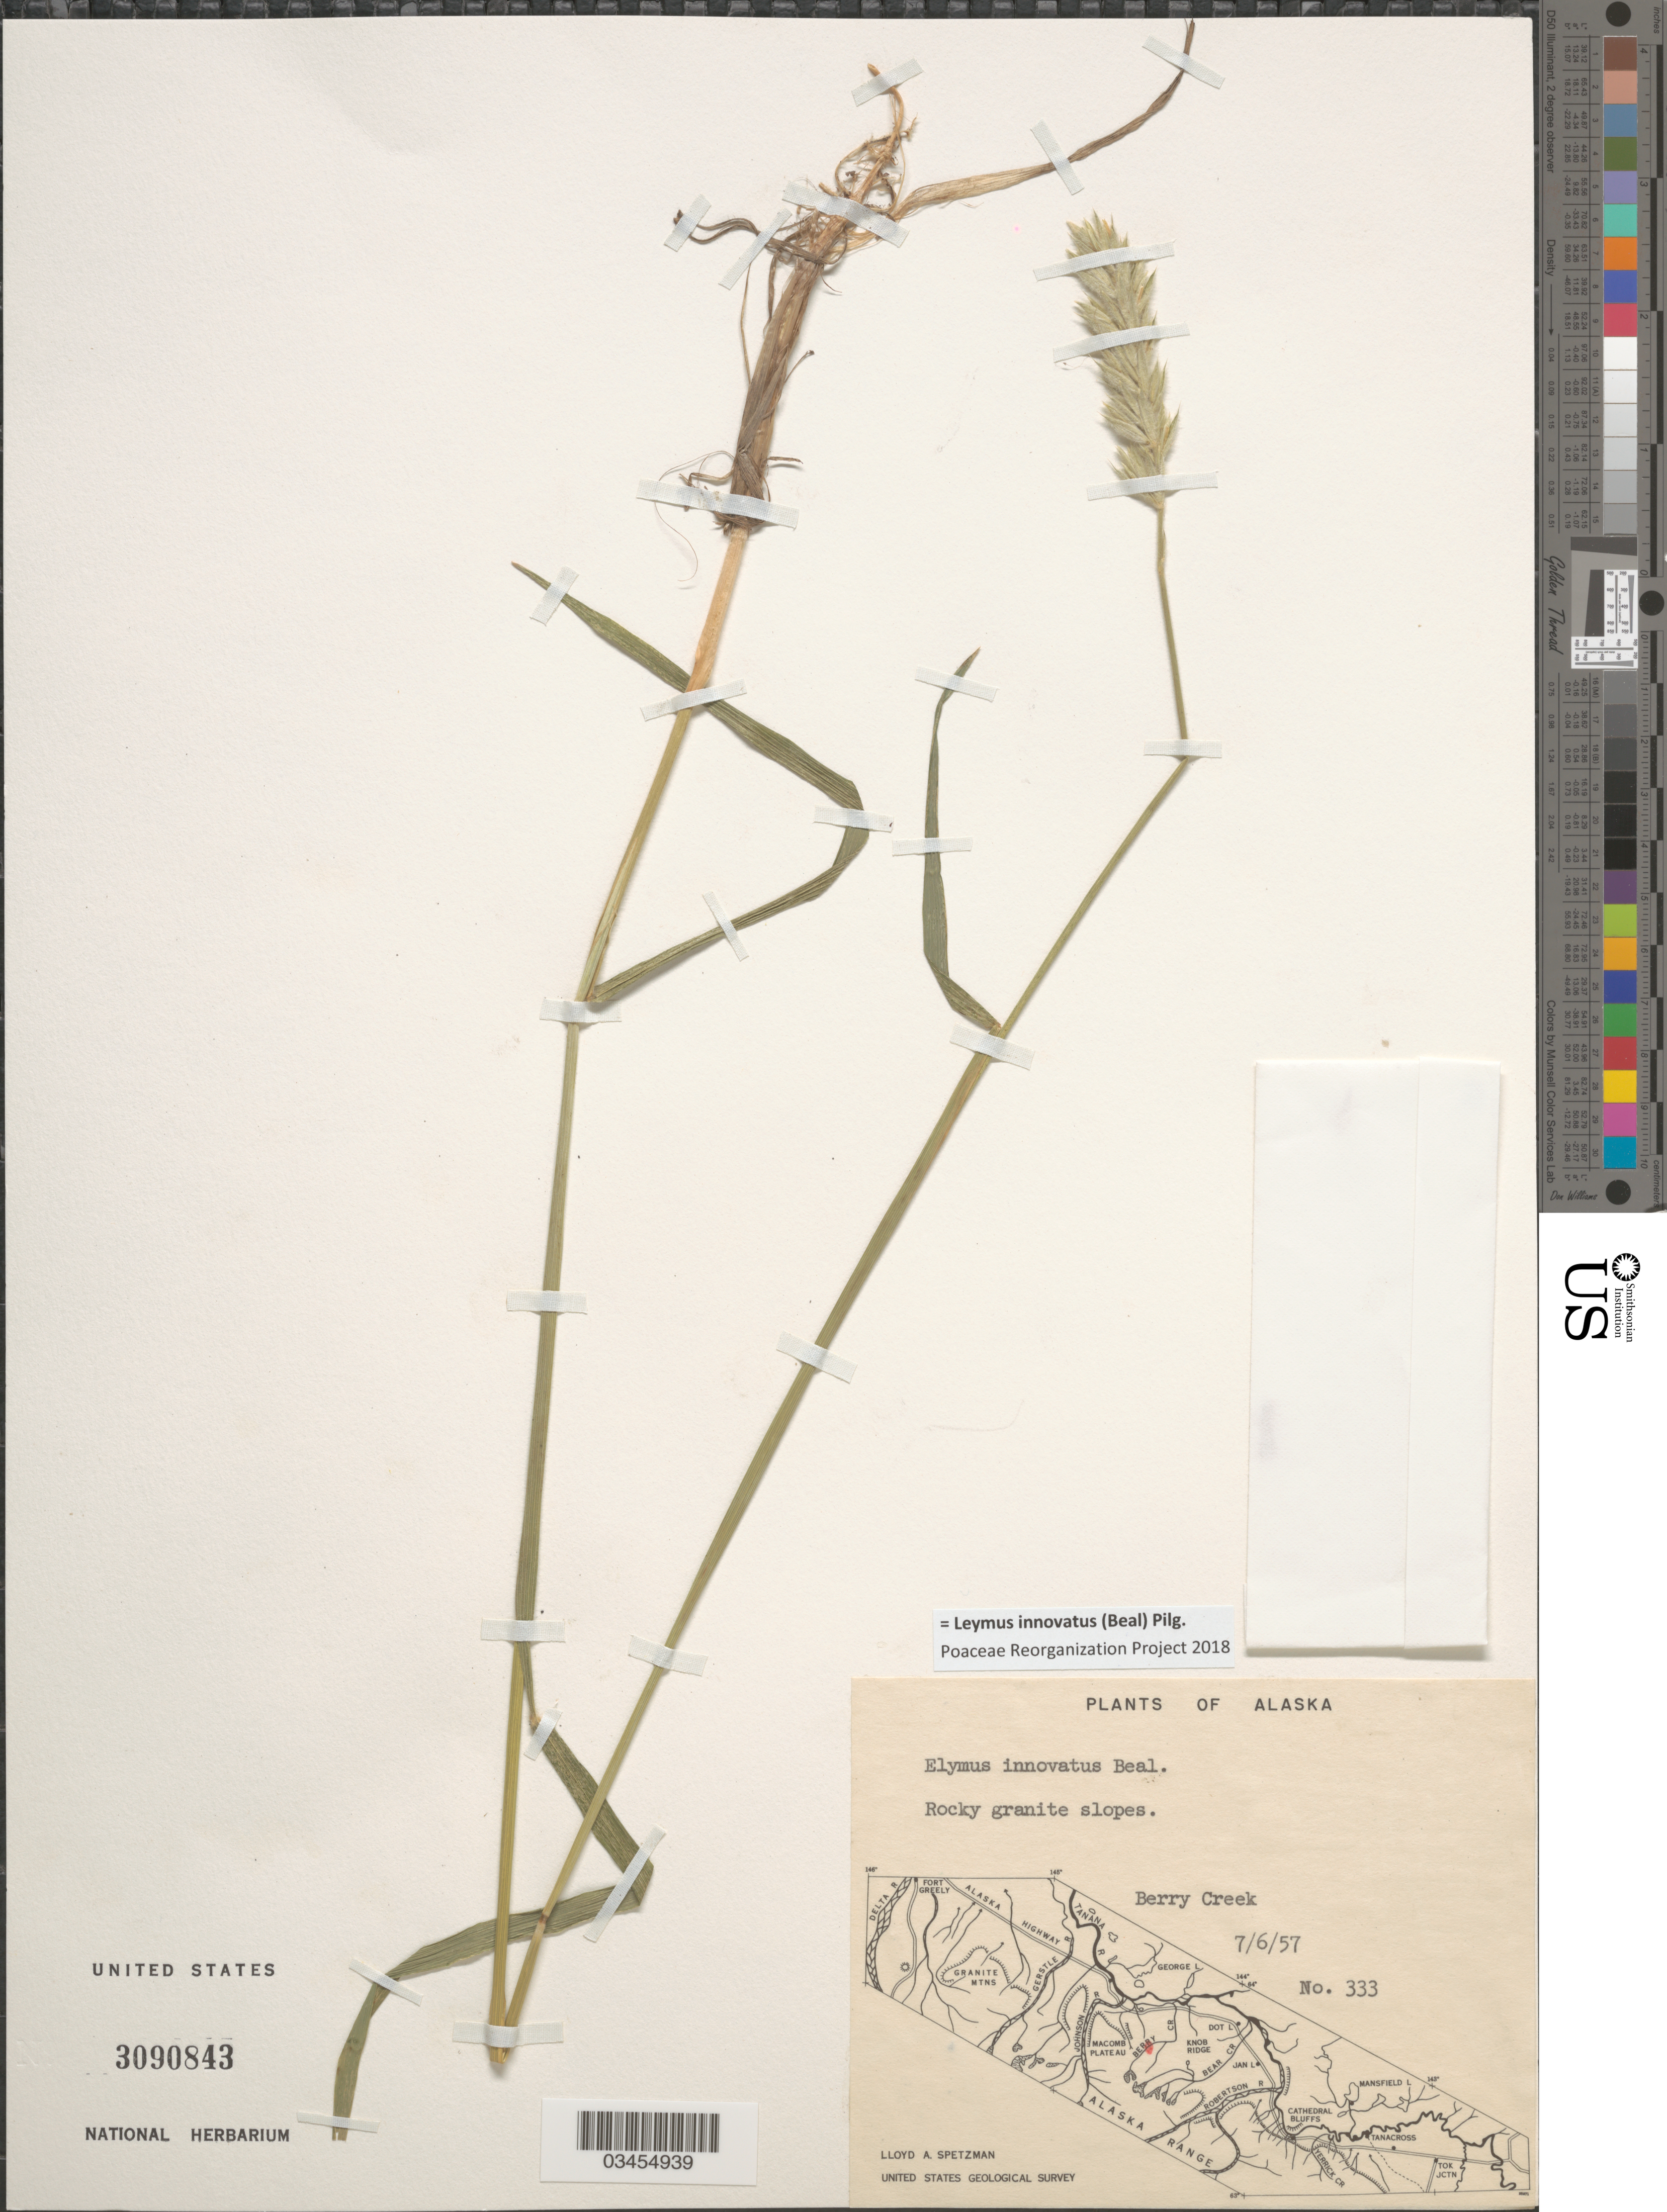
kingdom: Plantae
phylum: Tracheophyta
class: Liliopsida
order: Poales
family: Poaceae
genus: Leymus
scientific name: Leymus innovatus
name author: (W.J. Beal) Pilg.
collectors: L. Spetzman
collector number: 333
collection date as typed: Transcribed d/m/y: 6/7/57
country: United States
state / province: Alaska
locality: Rocky granite slopes. Berry Creek. United States Geological Survey.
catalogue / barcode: US 3090843